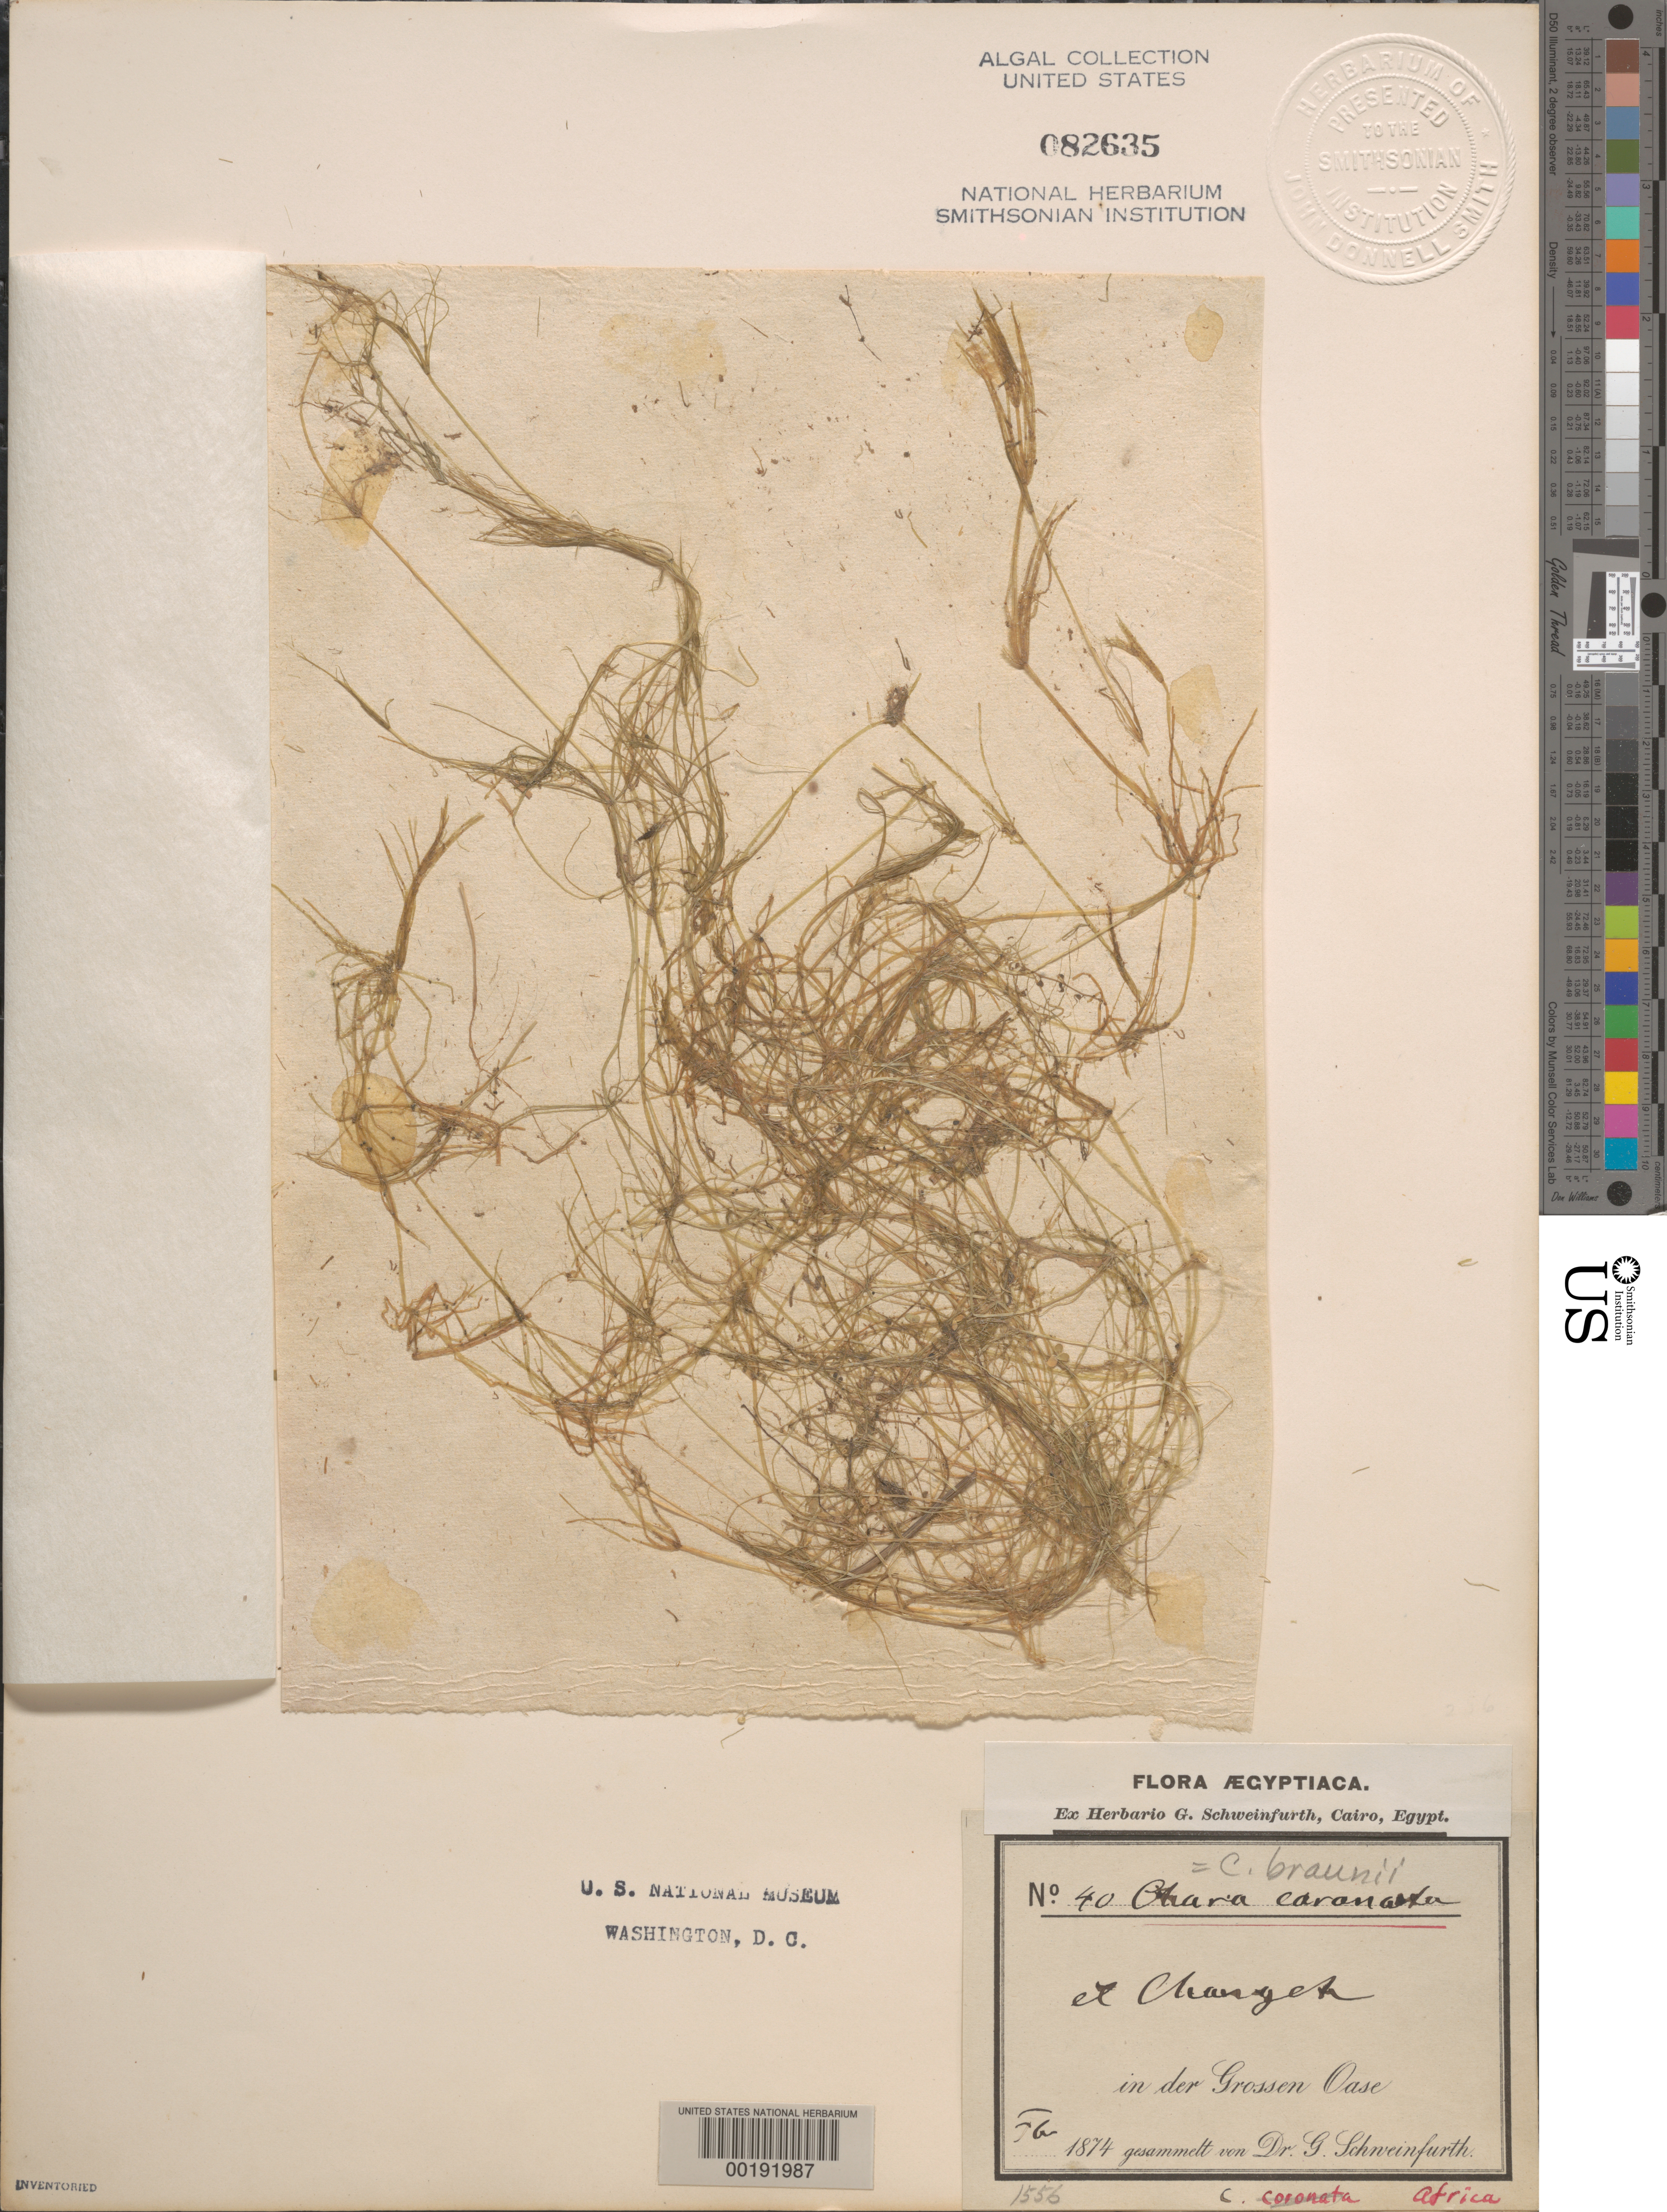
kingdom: Plantae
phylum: Charophyta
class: Charophyceae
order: Charales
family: Characeae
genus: Chara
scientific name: Chara braunii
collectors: G. A. Schweinfurth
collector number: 40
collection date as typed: Feb 1874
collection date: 1874-02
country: Egypt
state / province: Al Wadi al Jadid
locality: Al Kharga (El Chargeb), Kharga Oasis (Grossen Oase), Lower Egypt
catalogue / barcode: US 82635